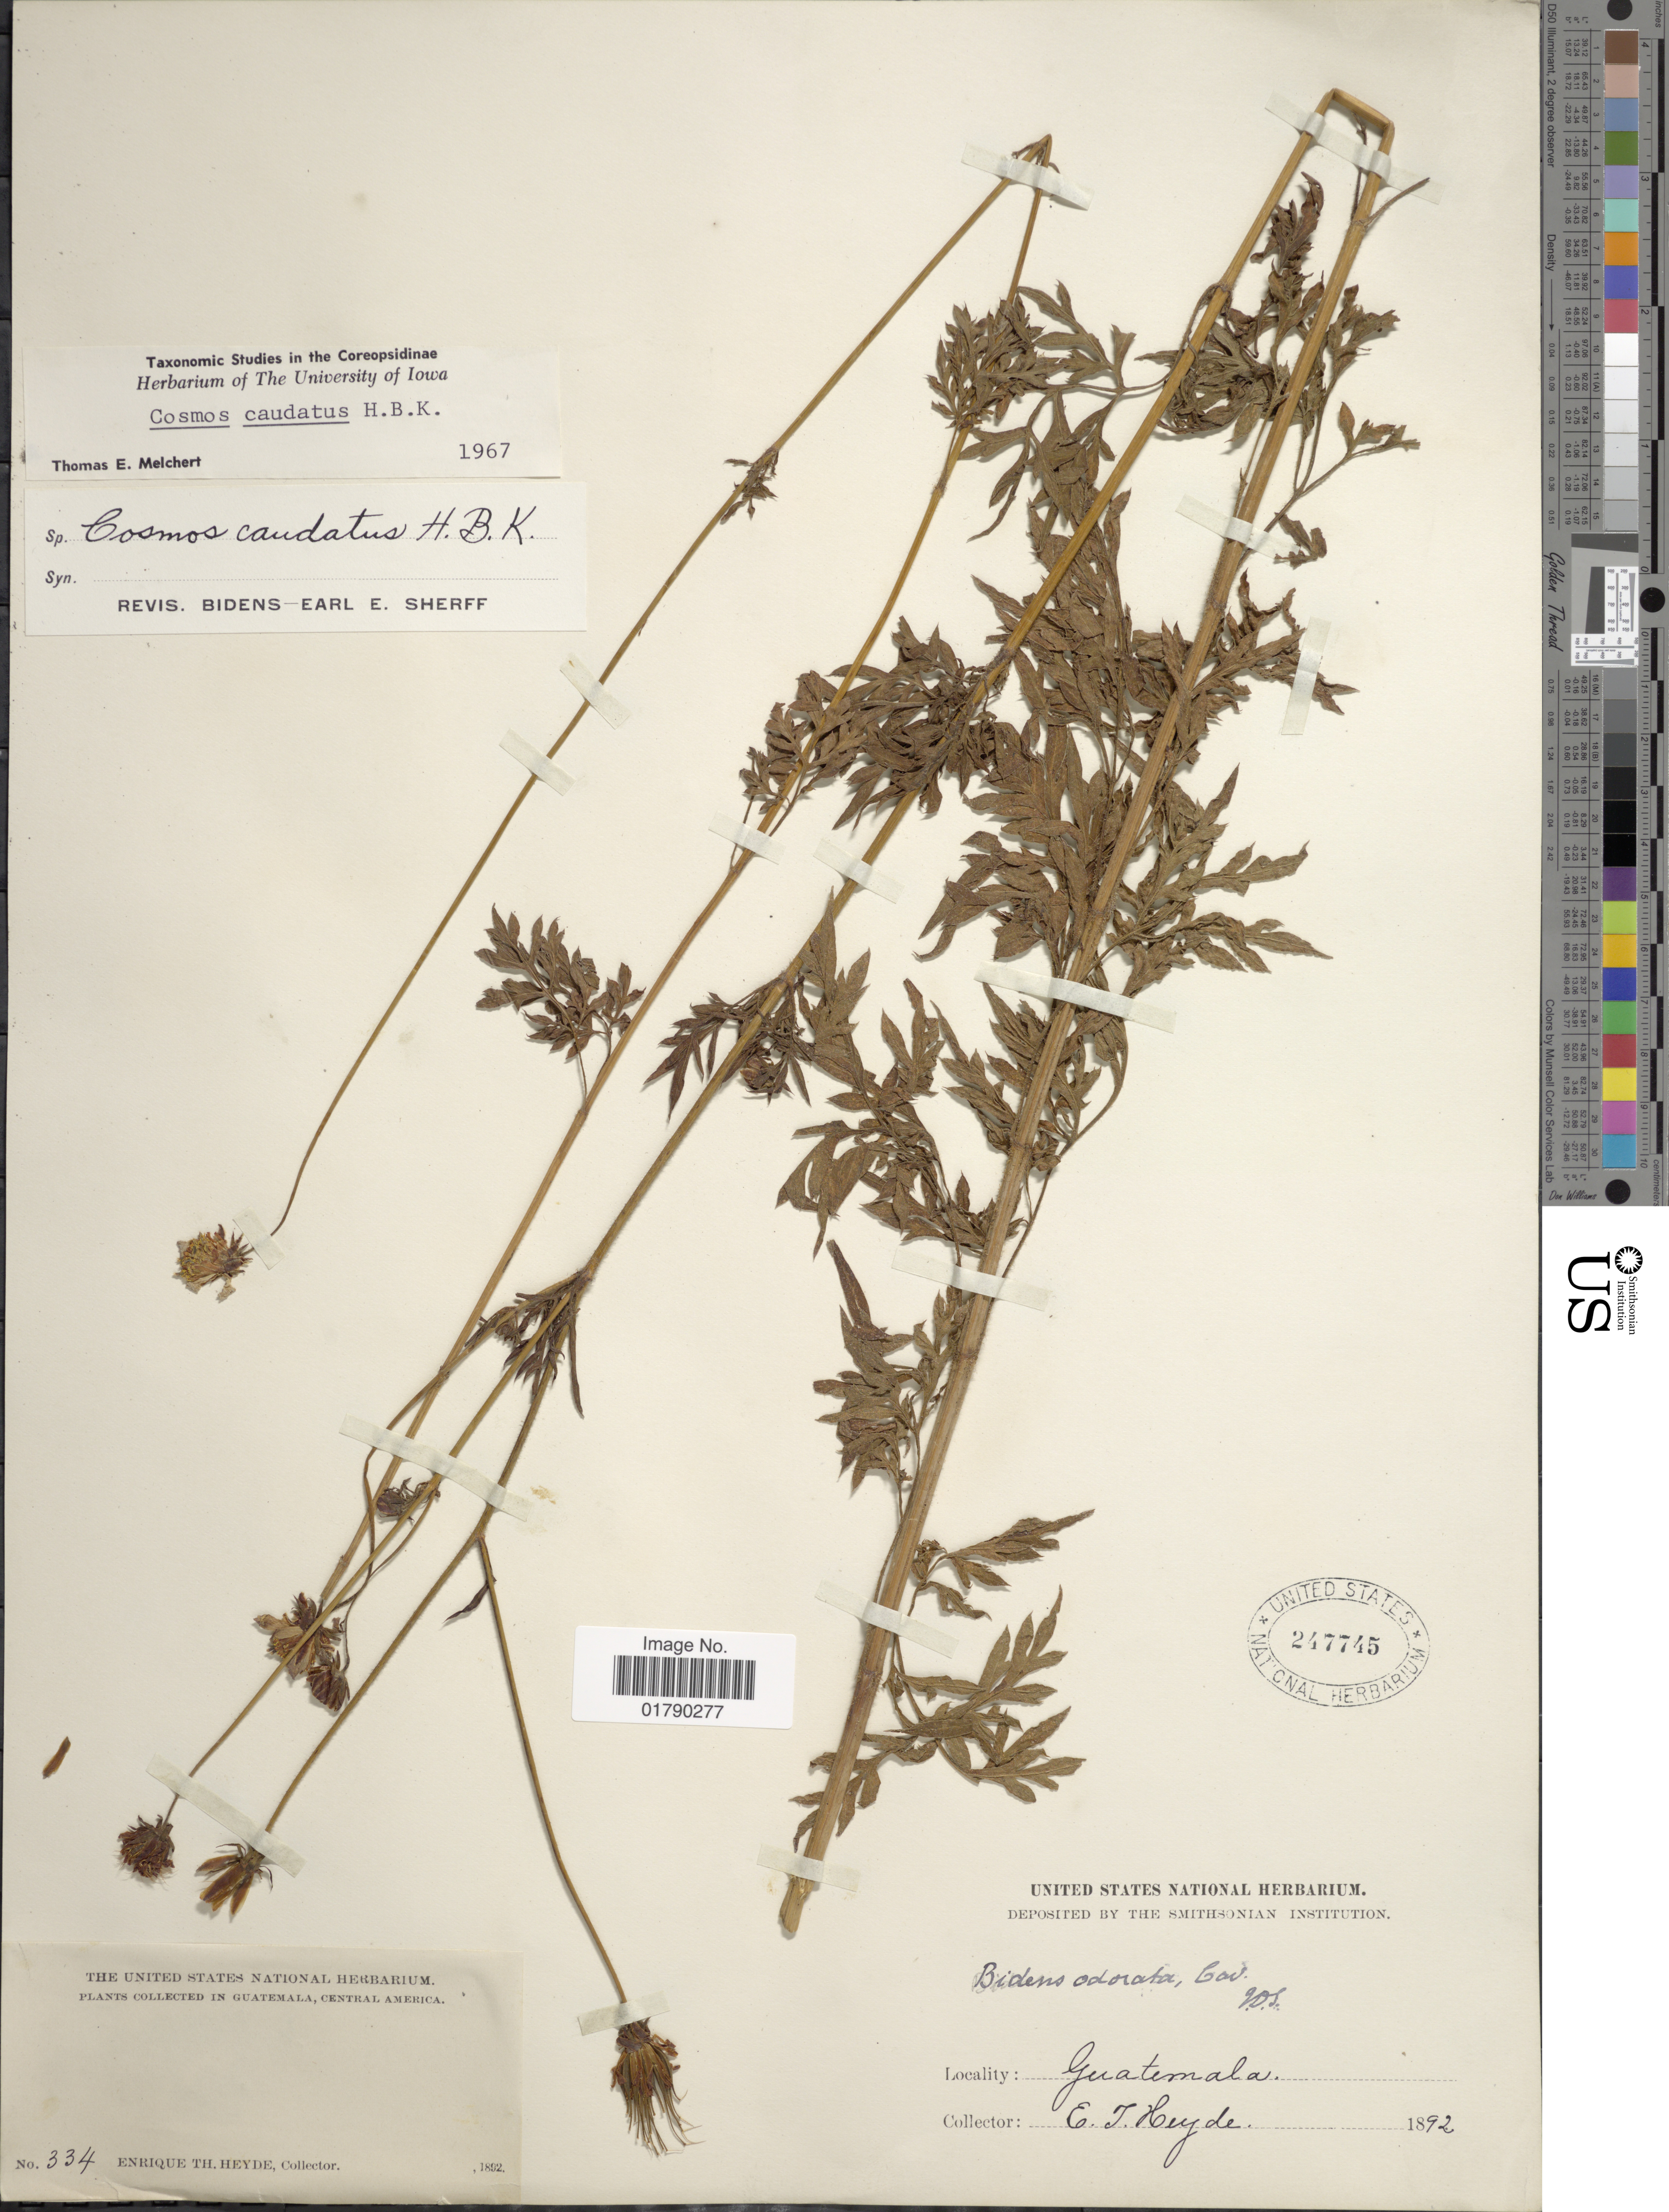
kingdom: Plantae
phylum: Tracheophyta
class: Magnoliopsida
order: Asterales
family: Asteraceae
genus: Cosmos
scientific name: Cosmos caudatus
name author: Kunth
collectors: E. T. Heyde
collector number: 334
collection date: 1892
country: Guatemala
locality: Central America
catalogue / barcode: US 247745